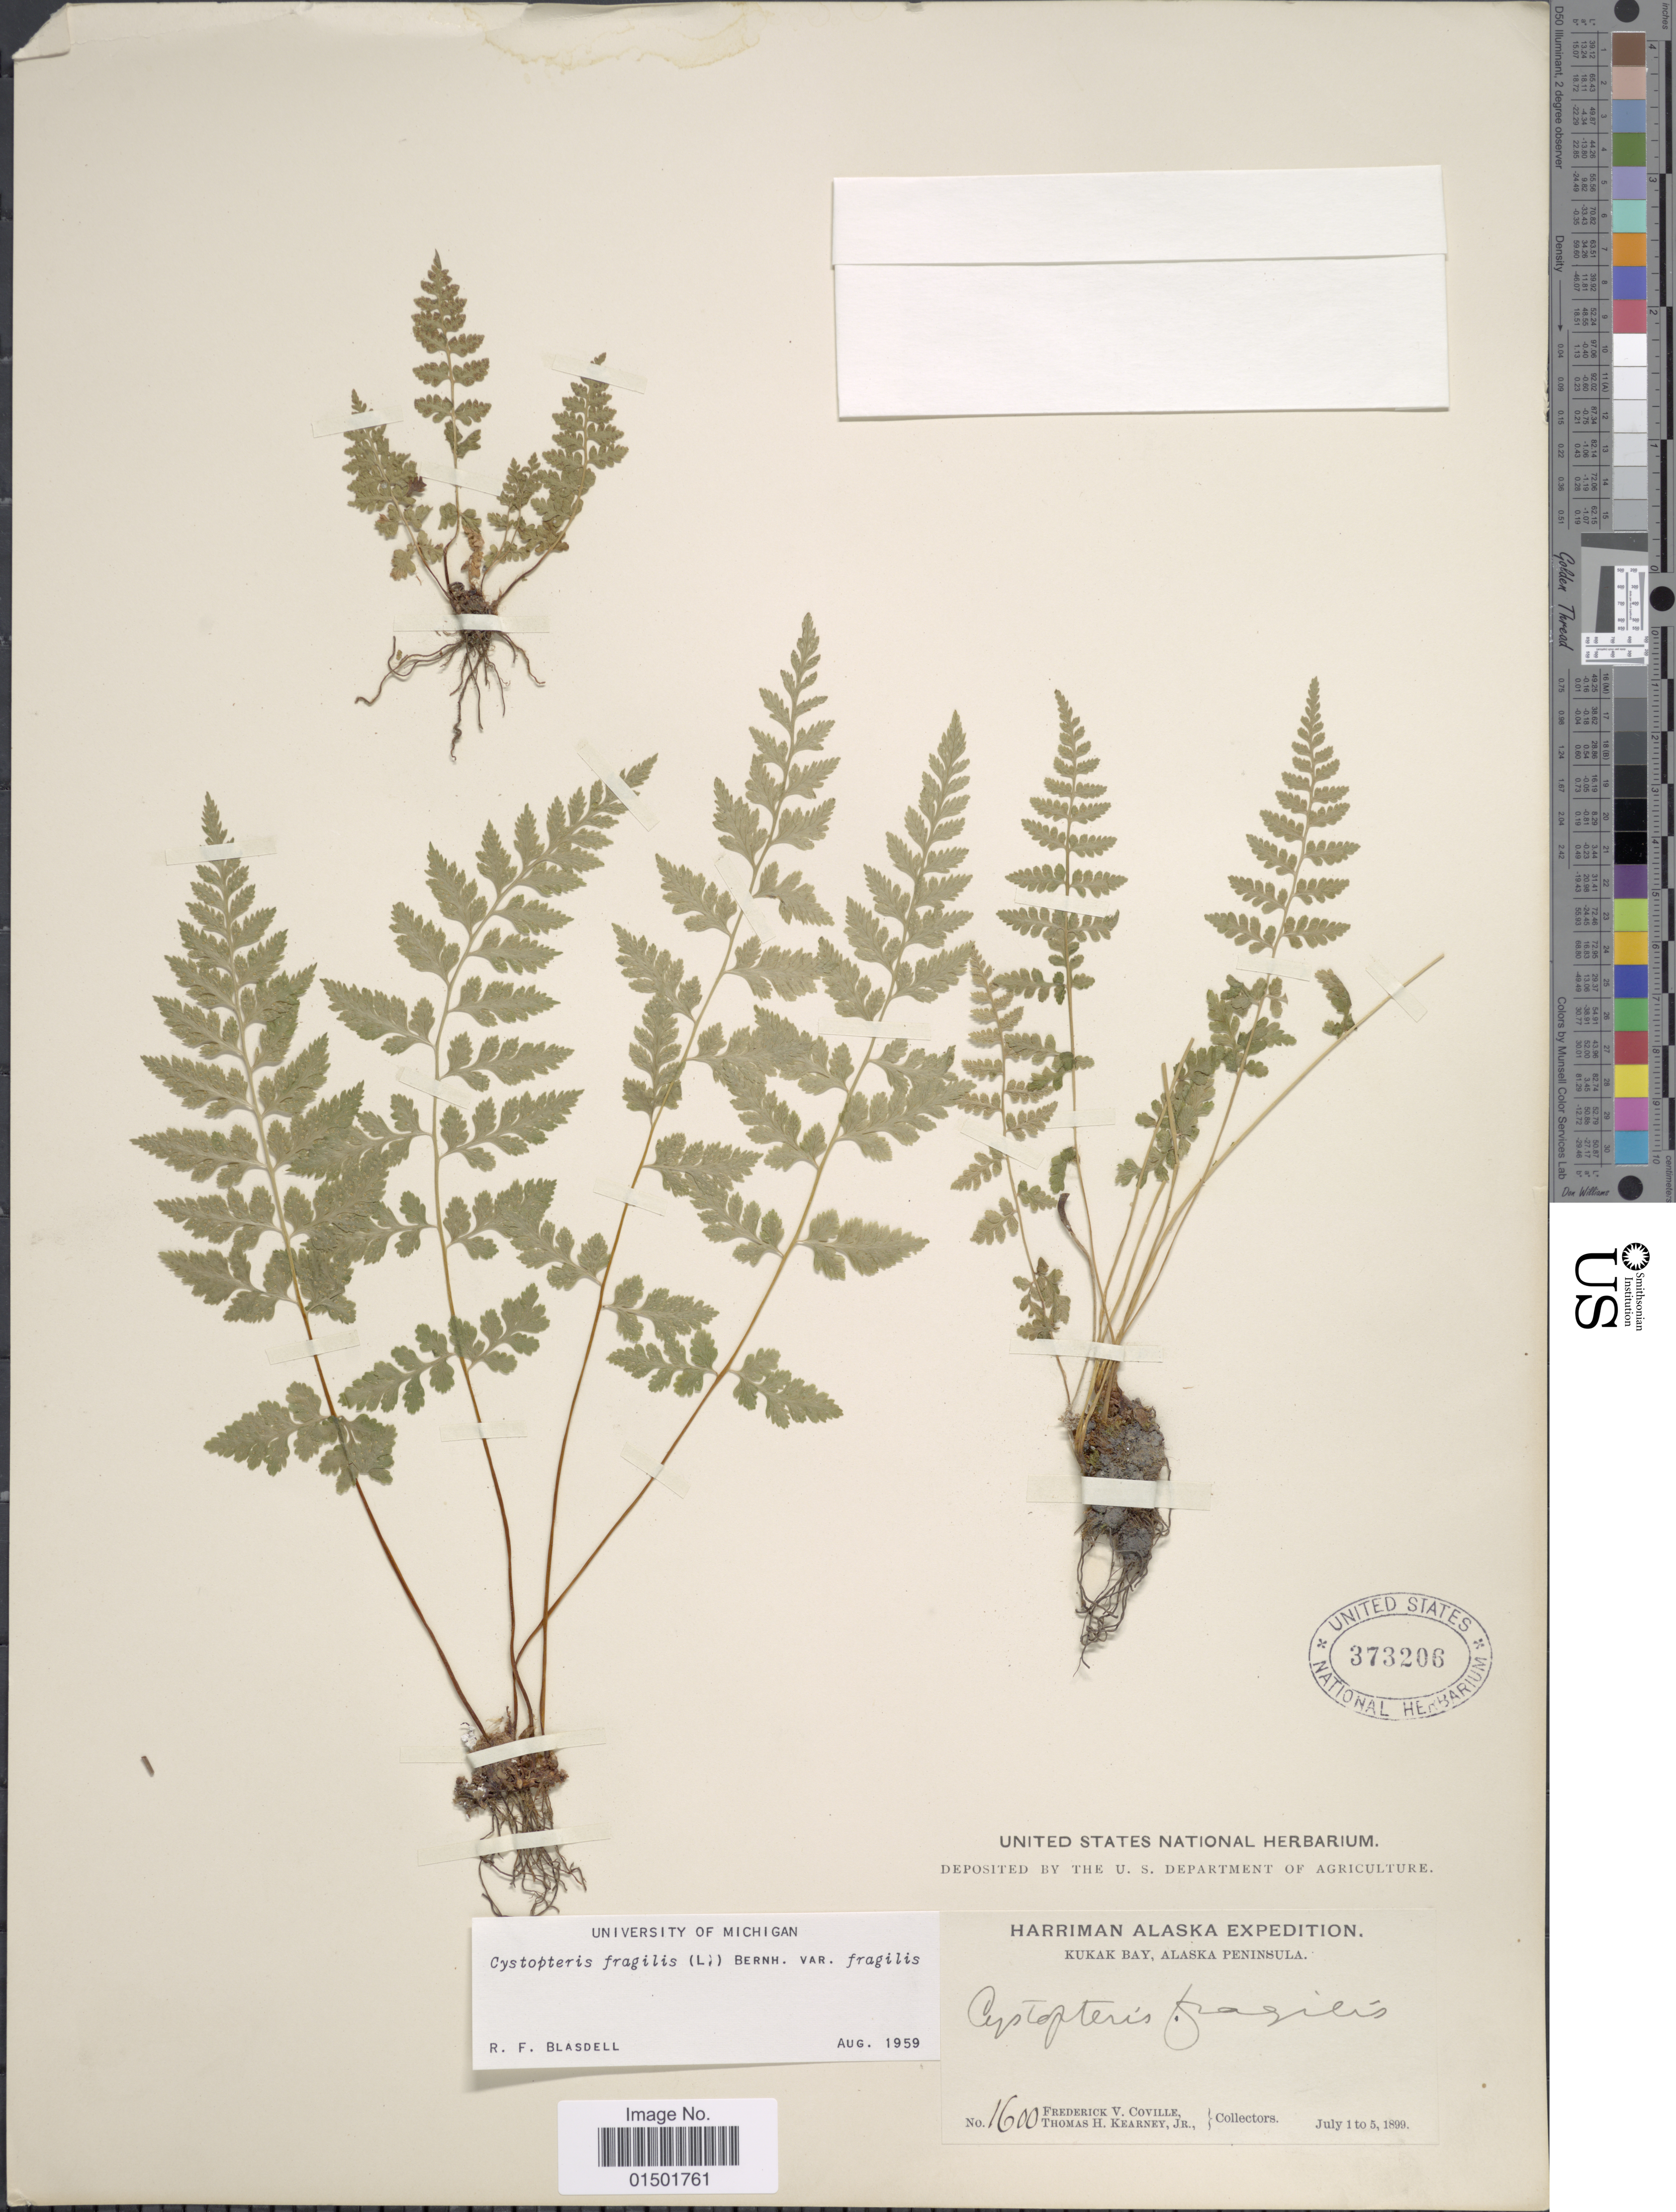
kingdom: Plantae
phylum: Tracheophyta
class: Polypodiopsida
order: Polypodiales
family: Cystopteridaceae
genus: Cystopteris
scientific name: Cystopteris fragilis var. fragilis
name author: (L.) Bernh.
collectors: F. V. Coville & T. H. Kearney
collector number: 1600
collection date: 1899-07-01/1899-07-05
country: United States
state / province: Alaska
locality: Kukak Bay, Alaska Peninsula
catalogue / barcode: US 373206